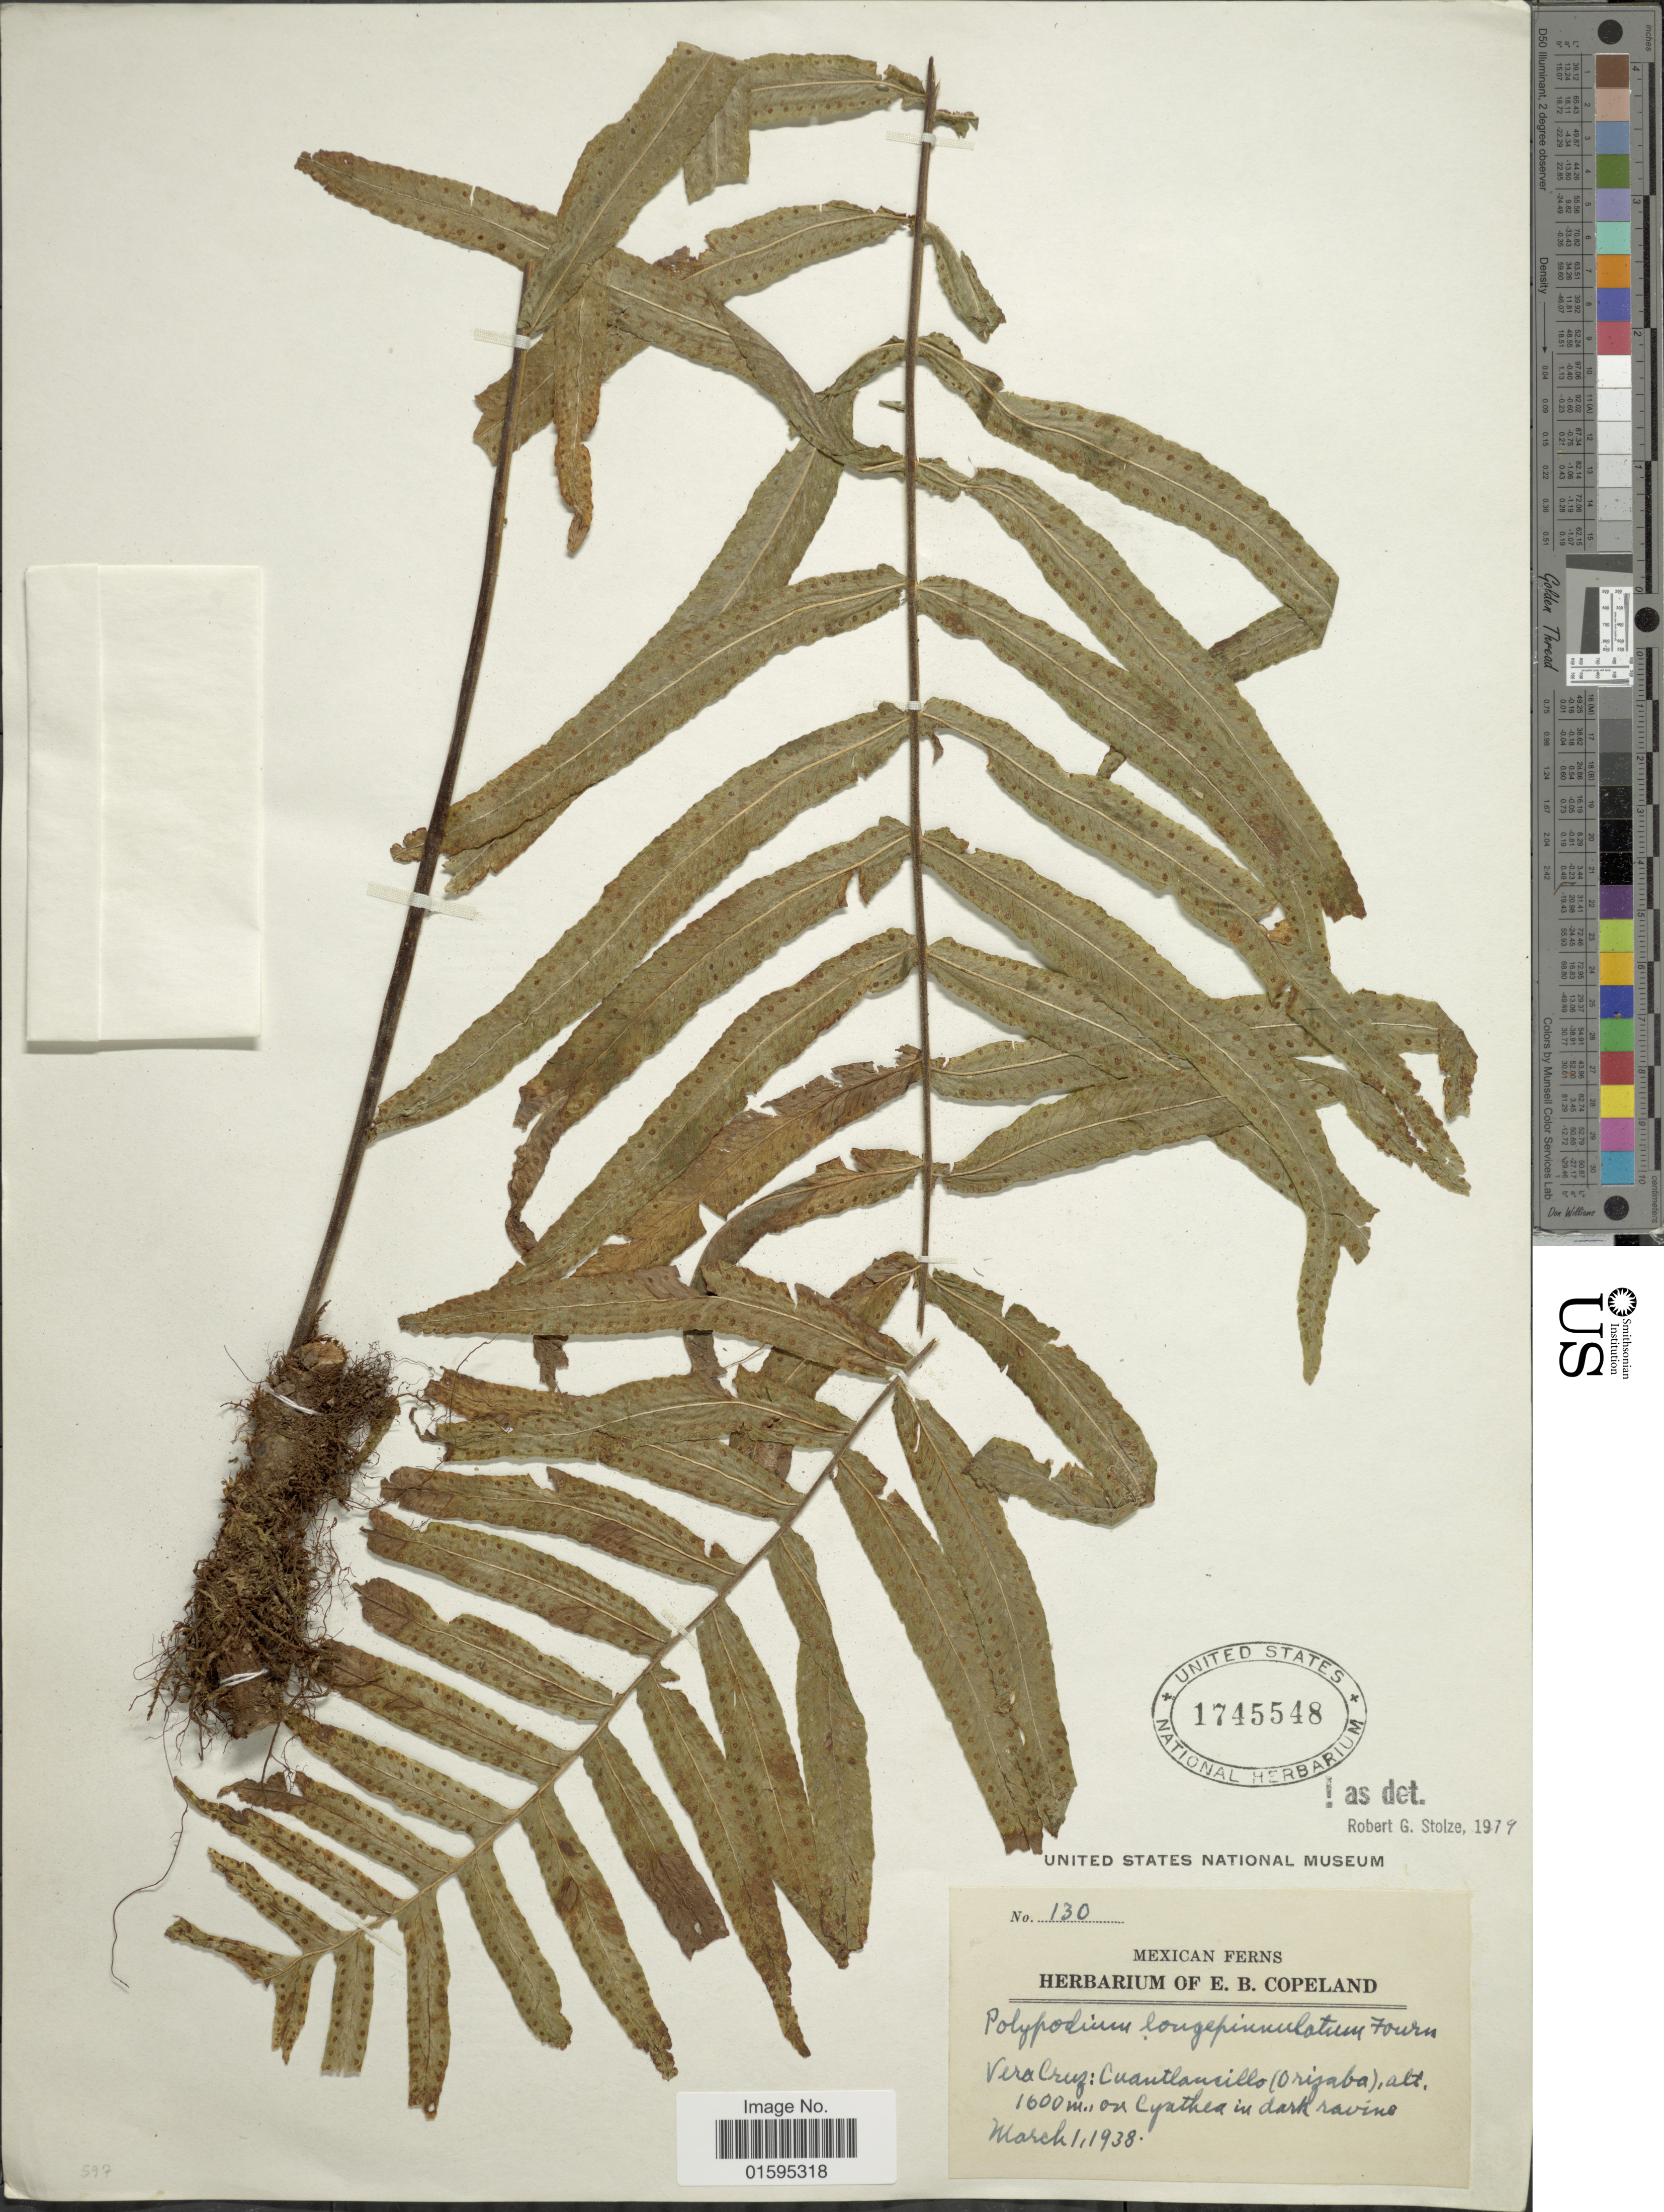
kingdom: Plantae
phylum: Tracheophyta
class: Polypodiopsida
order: Polypodiales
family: Polypodiaceae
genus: Polypodium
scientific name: Polypodium longepinnulatum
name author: E. Fourn.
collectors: ex herb. E. B. Copeland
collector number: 130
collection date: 1938-03-01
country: Mexico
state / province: Veracruz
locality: Veracruz: Cuantlancillo (Orizaba)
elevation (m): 1600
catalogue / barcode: US 1745548